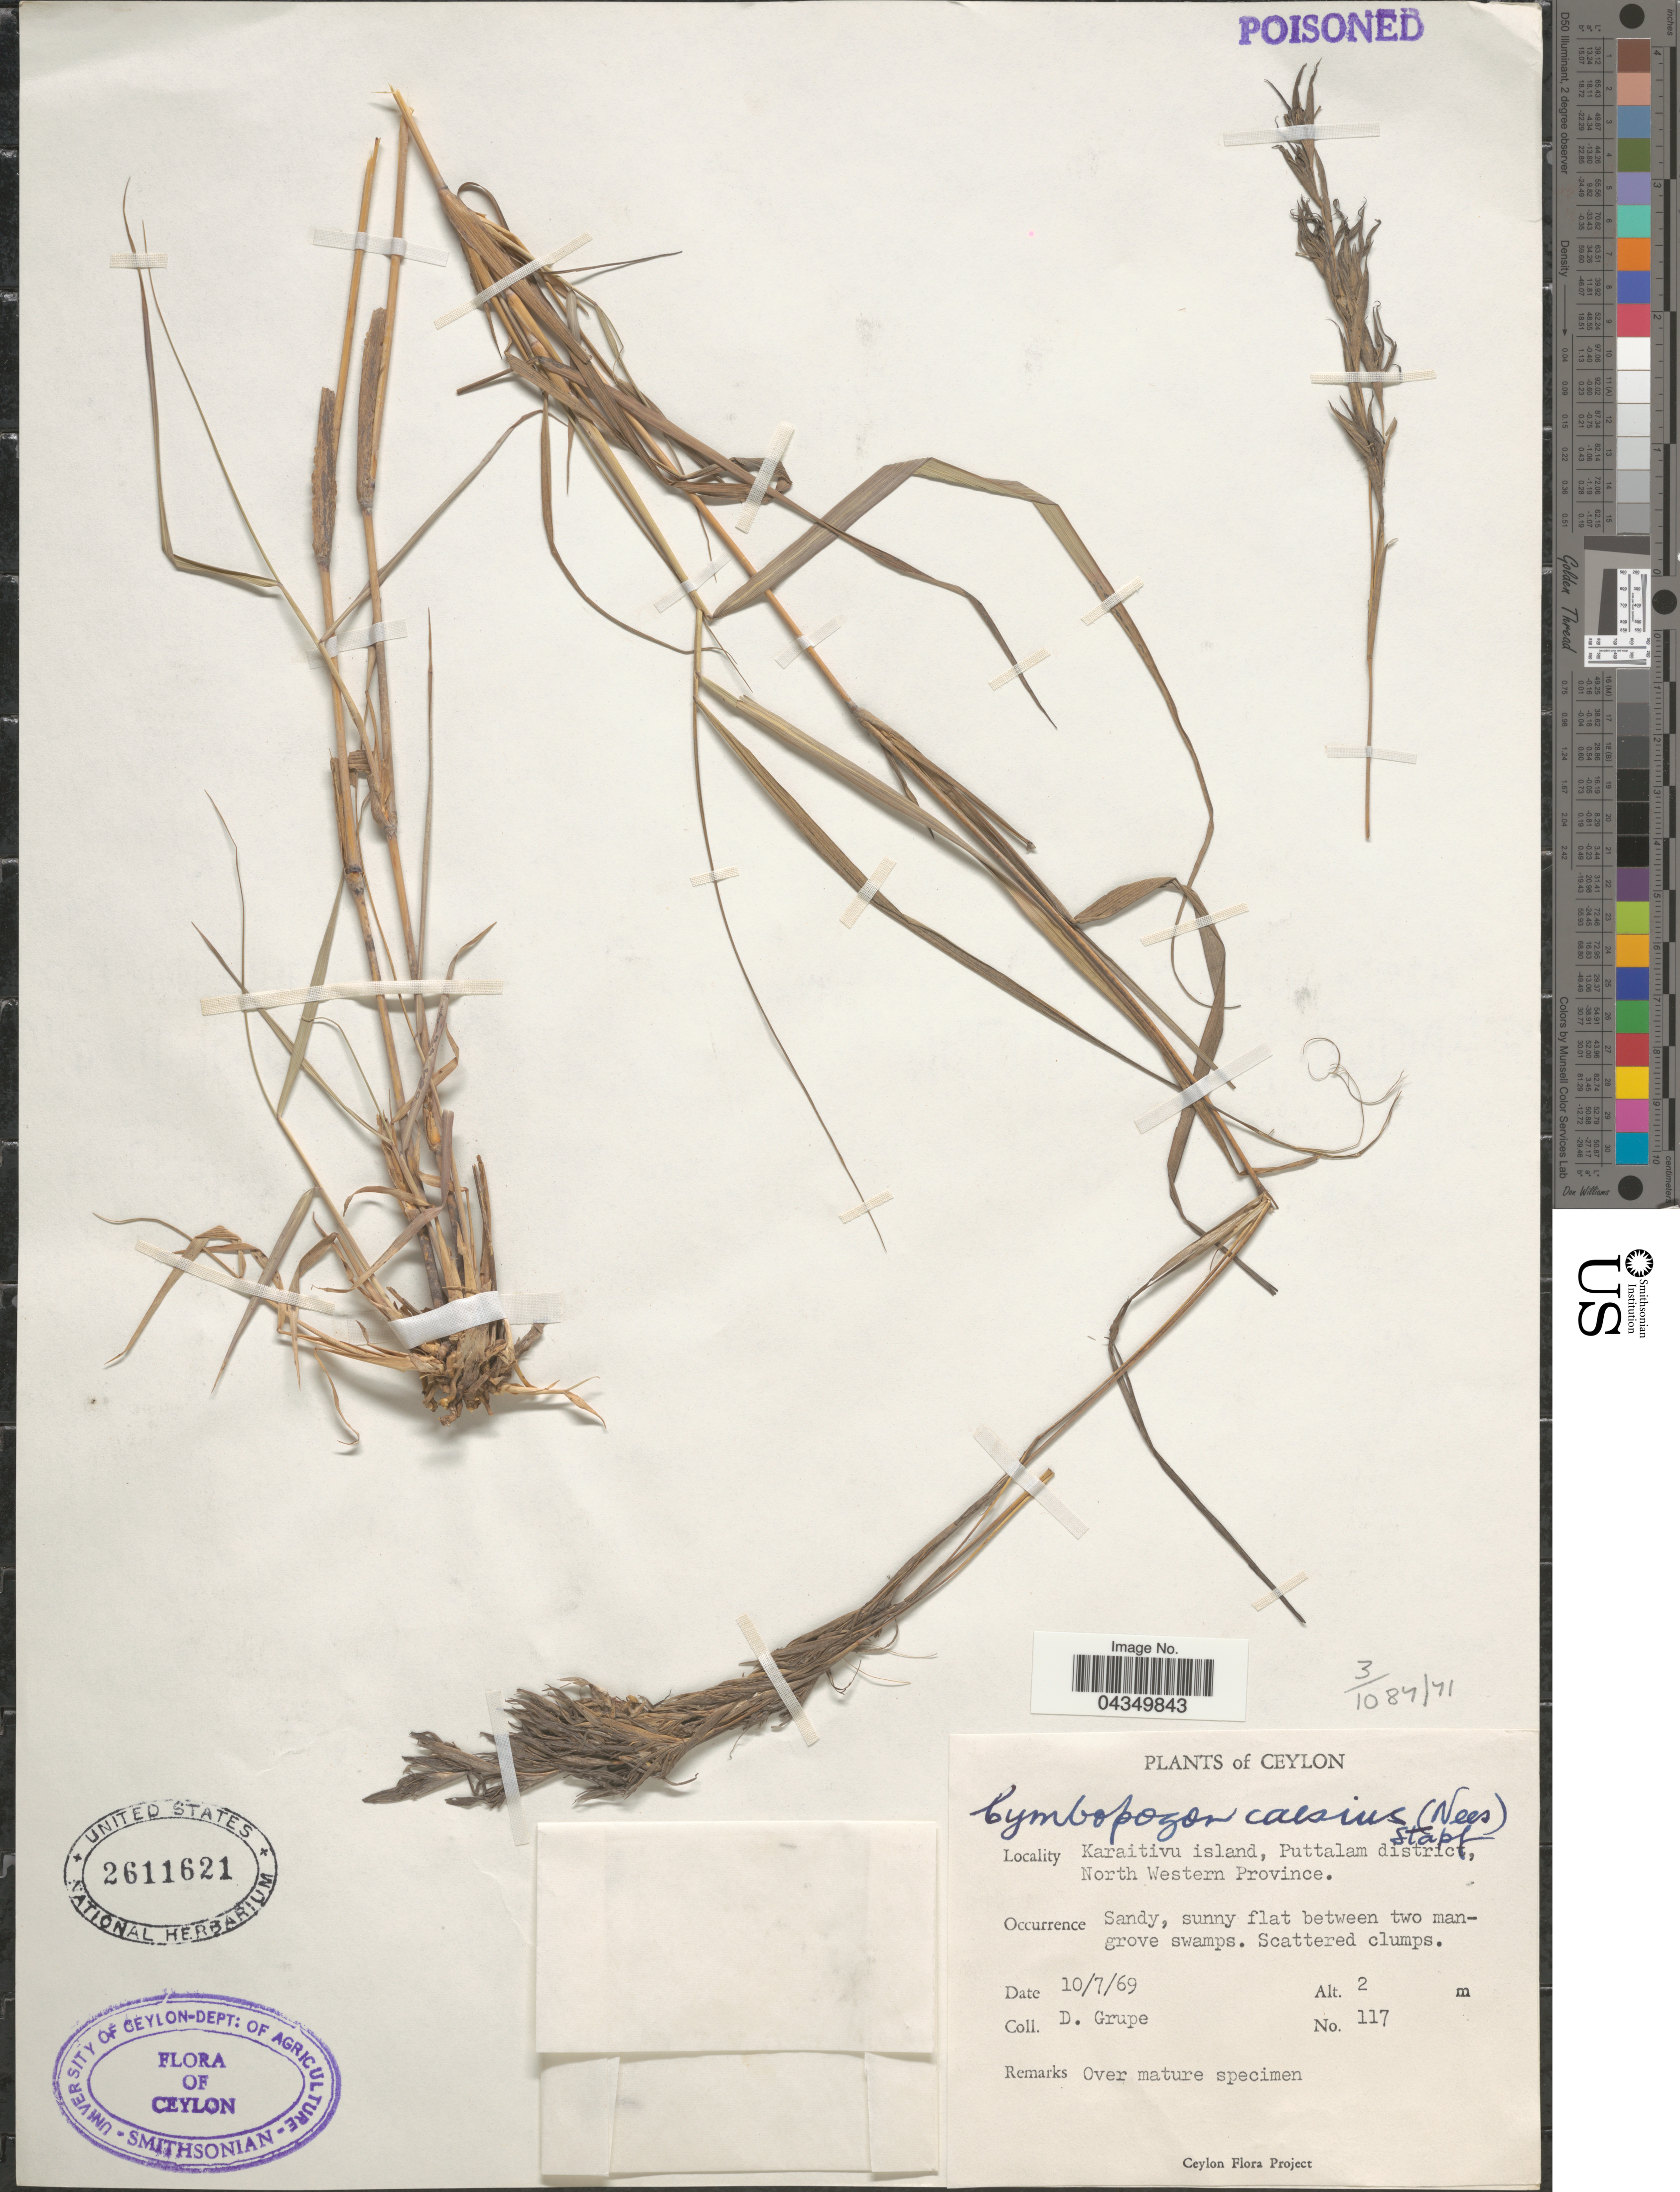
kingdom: Plantae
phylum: Tracheophyta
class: Liliopsida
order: Poales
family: Poaceae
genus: Cymbopogon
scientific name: Cymbopogon caesius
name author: (Nees ex Hook. & Arn.) Stapf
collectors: D. Grupe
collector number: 117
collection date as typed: Transcribed d/m/y: 10/7/69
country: Sri Lanka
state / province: North Western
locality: Ceylon. Karaitivu island, Puttalam district.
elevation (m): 2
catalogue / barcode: US 2611621